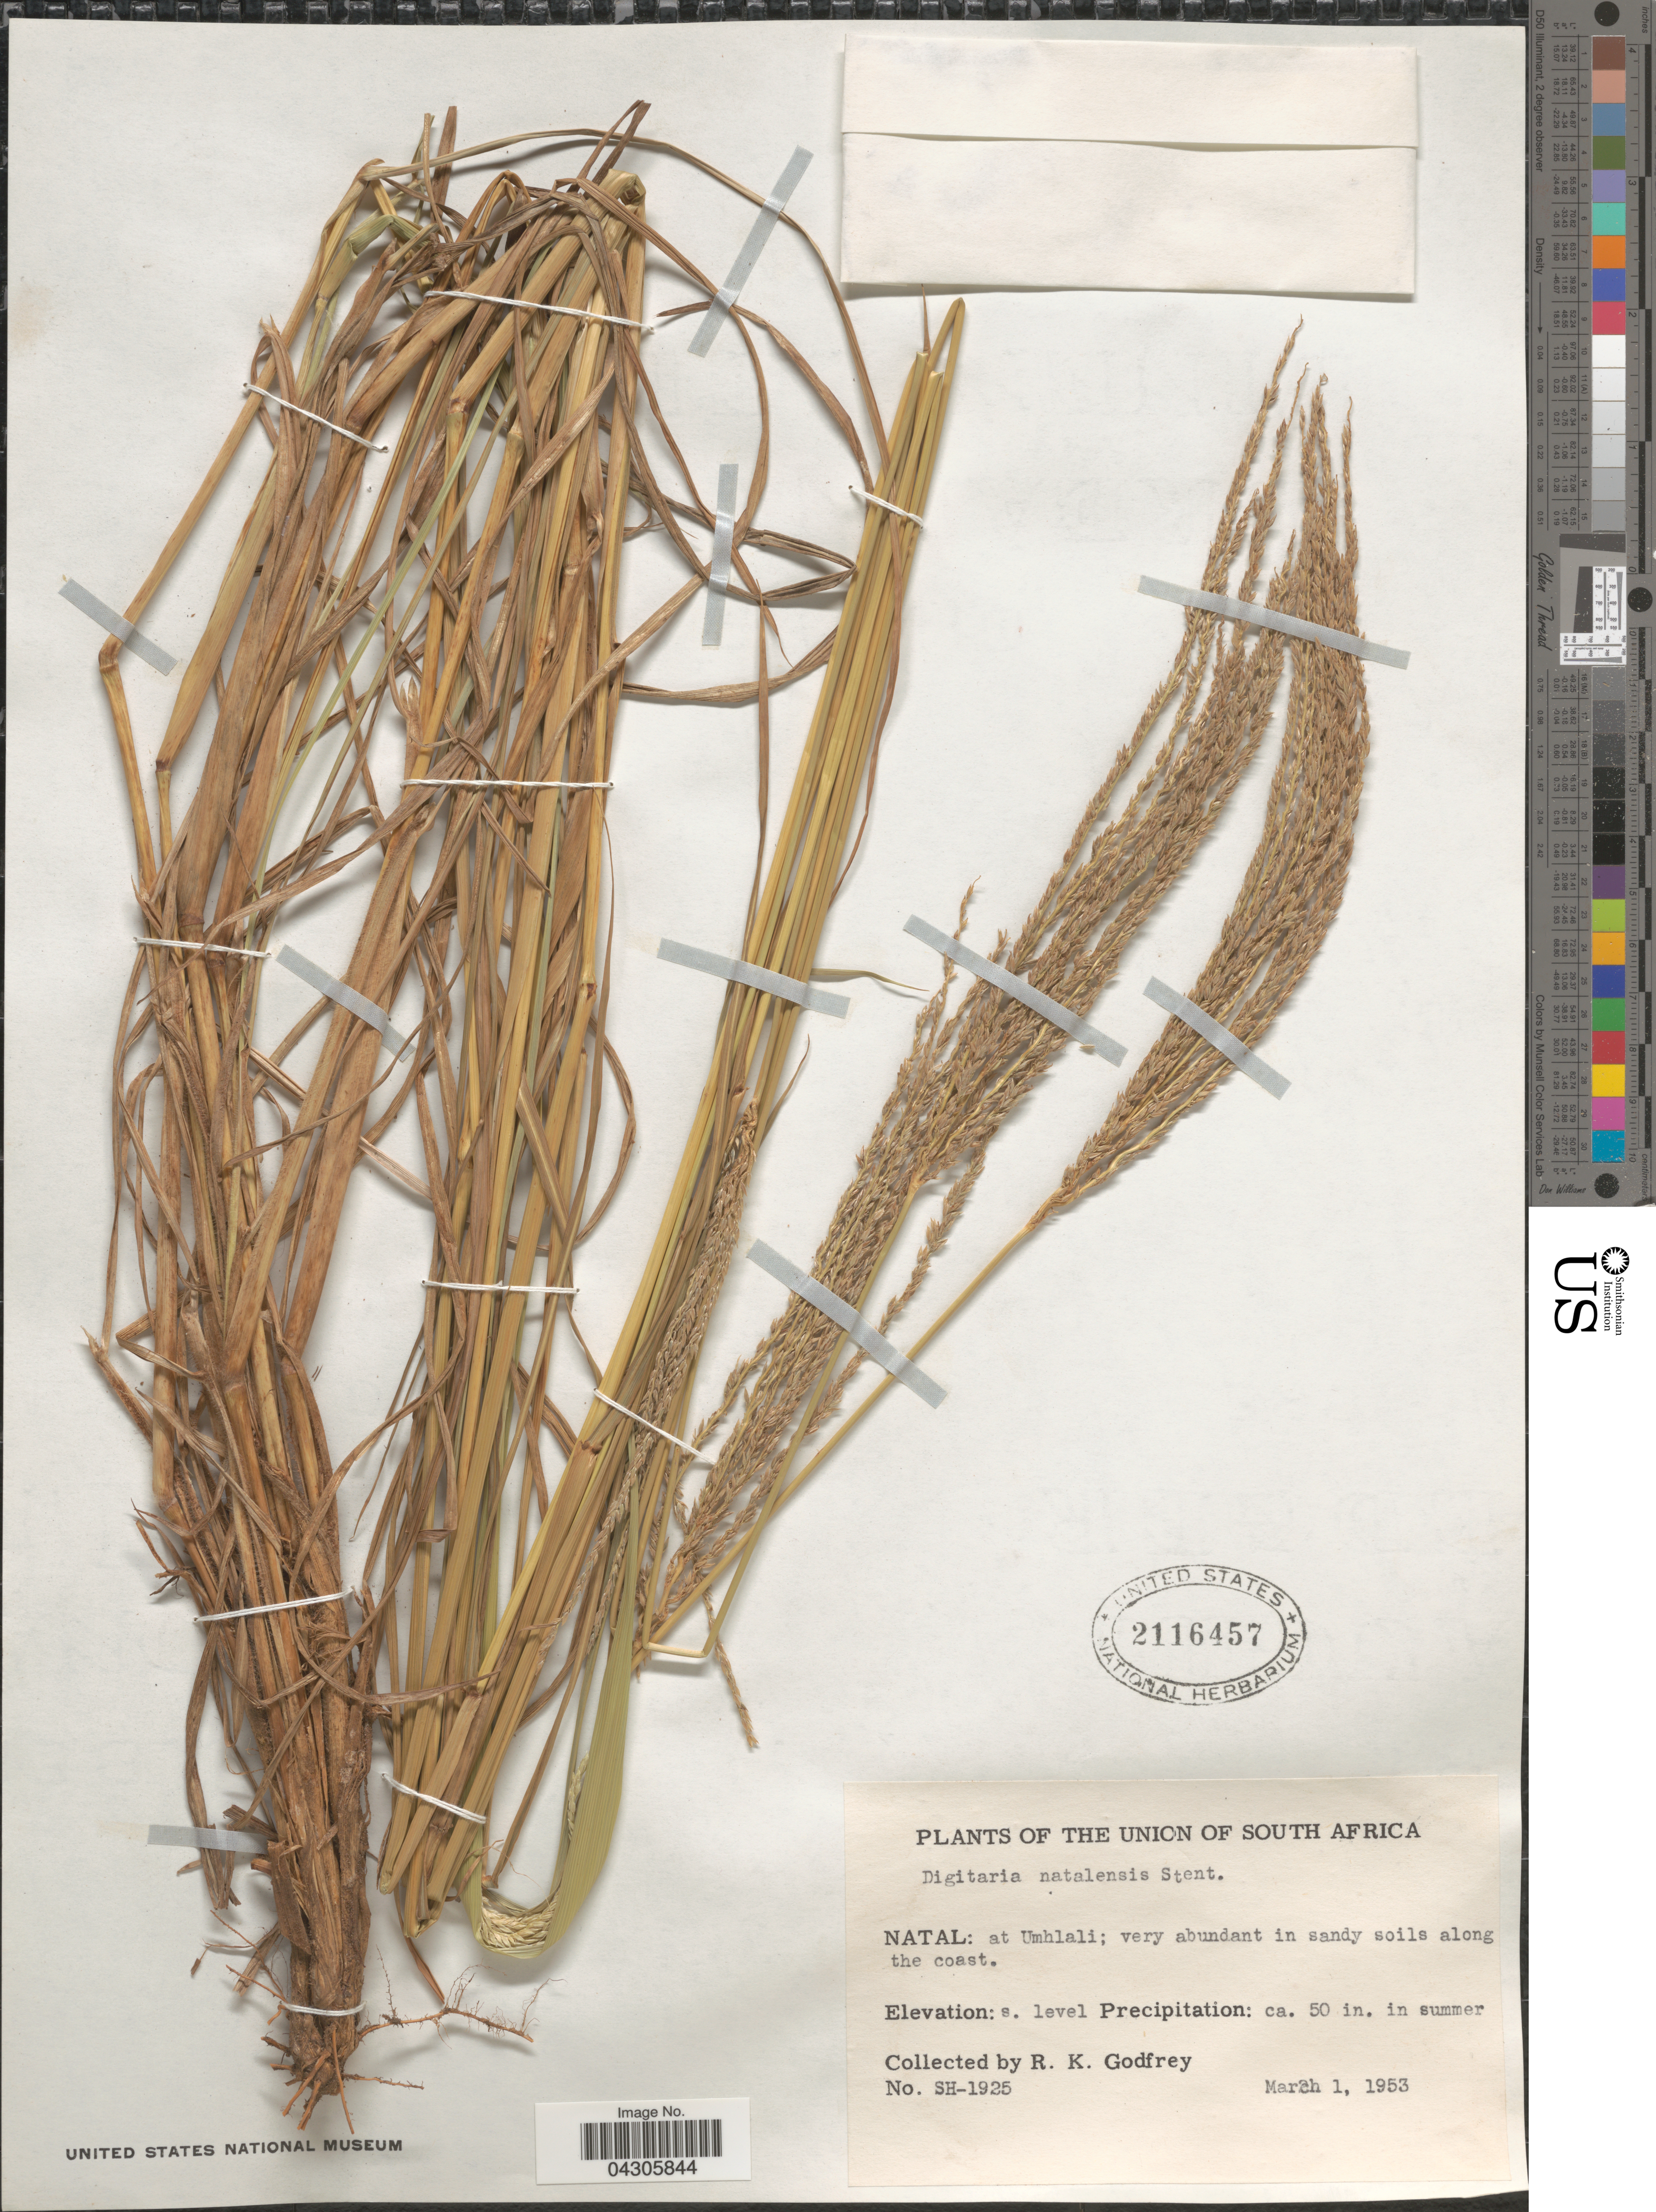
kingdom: Plantae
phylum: Tracheophyta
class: Liliopsida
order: Poales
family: Poaceae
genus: Digitaria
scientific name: Digitaria natalensis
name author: Stent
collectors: R. K. Godfrey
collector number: SH-1925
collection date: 1953-03-01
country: South Africa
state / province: KwaZulu-Natal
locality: Union of South Africa. Natal: at Umhlali.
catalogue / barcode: US 2116457